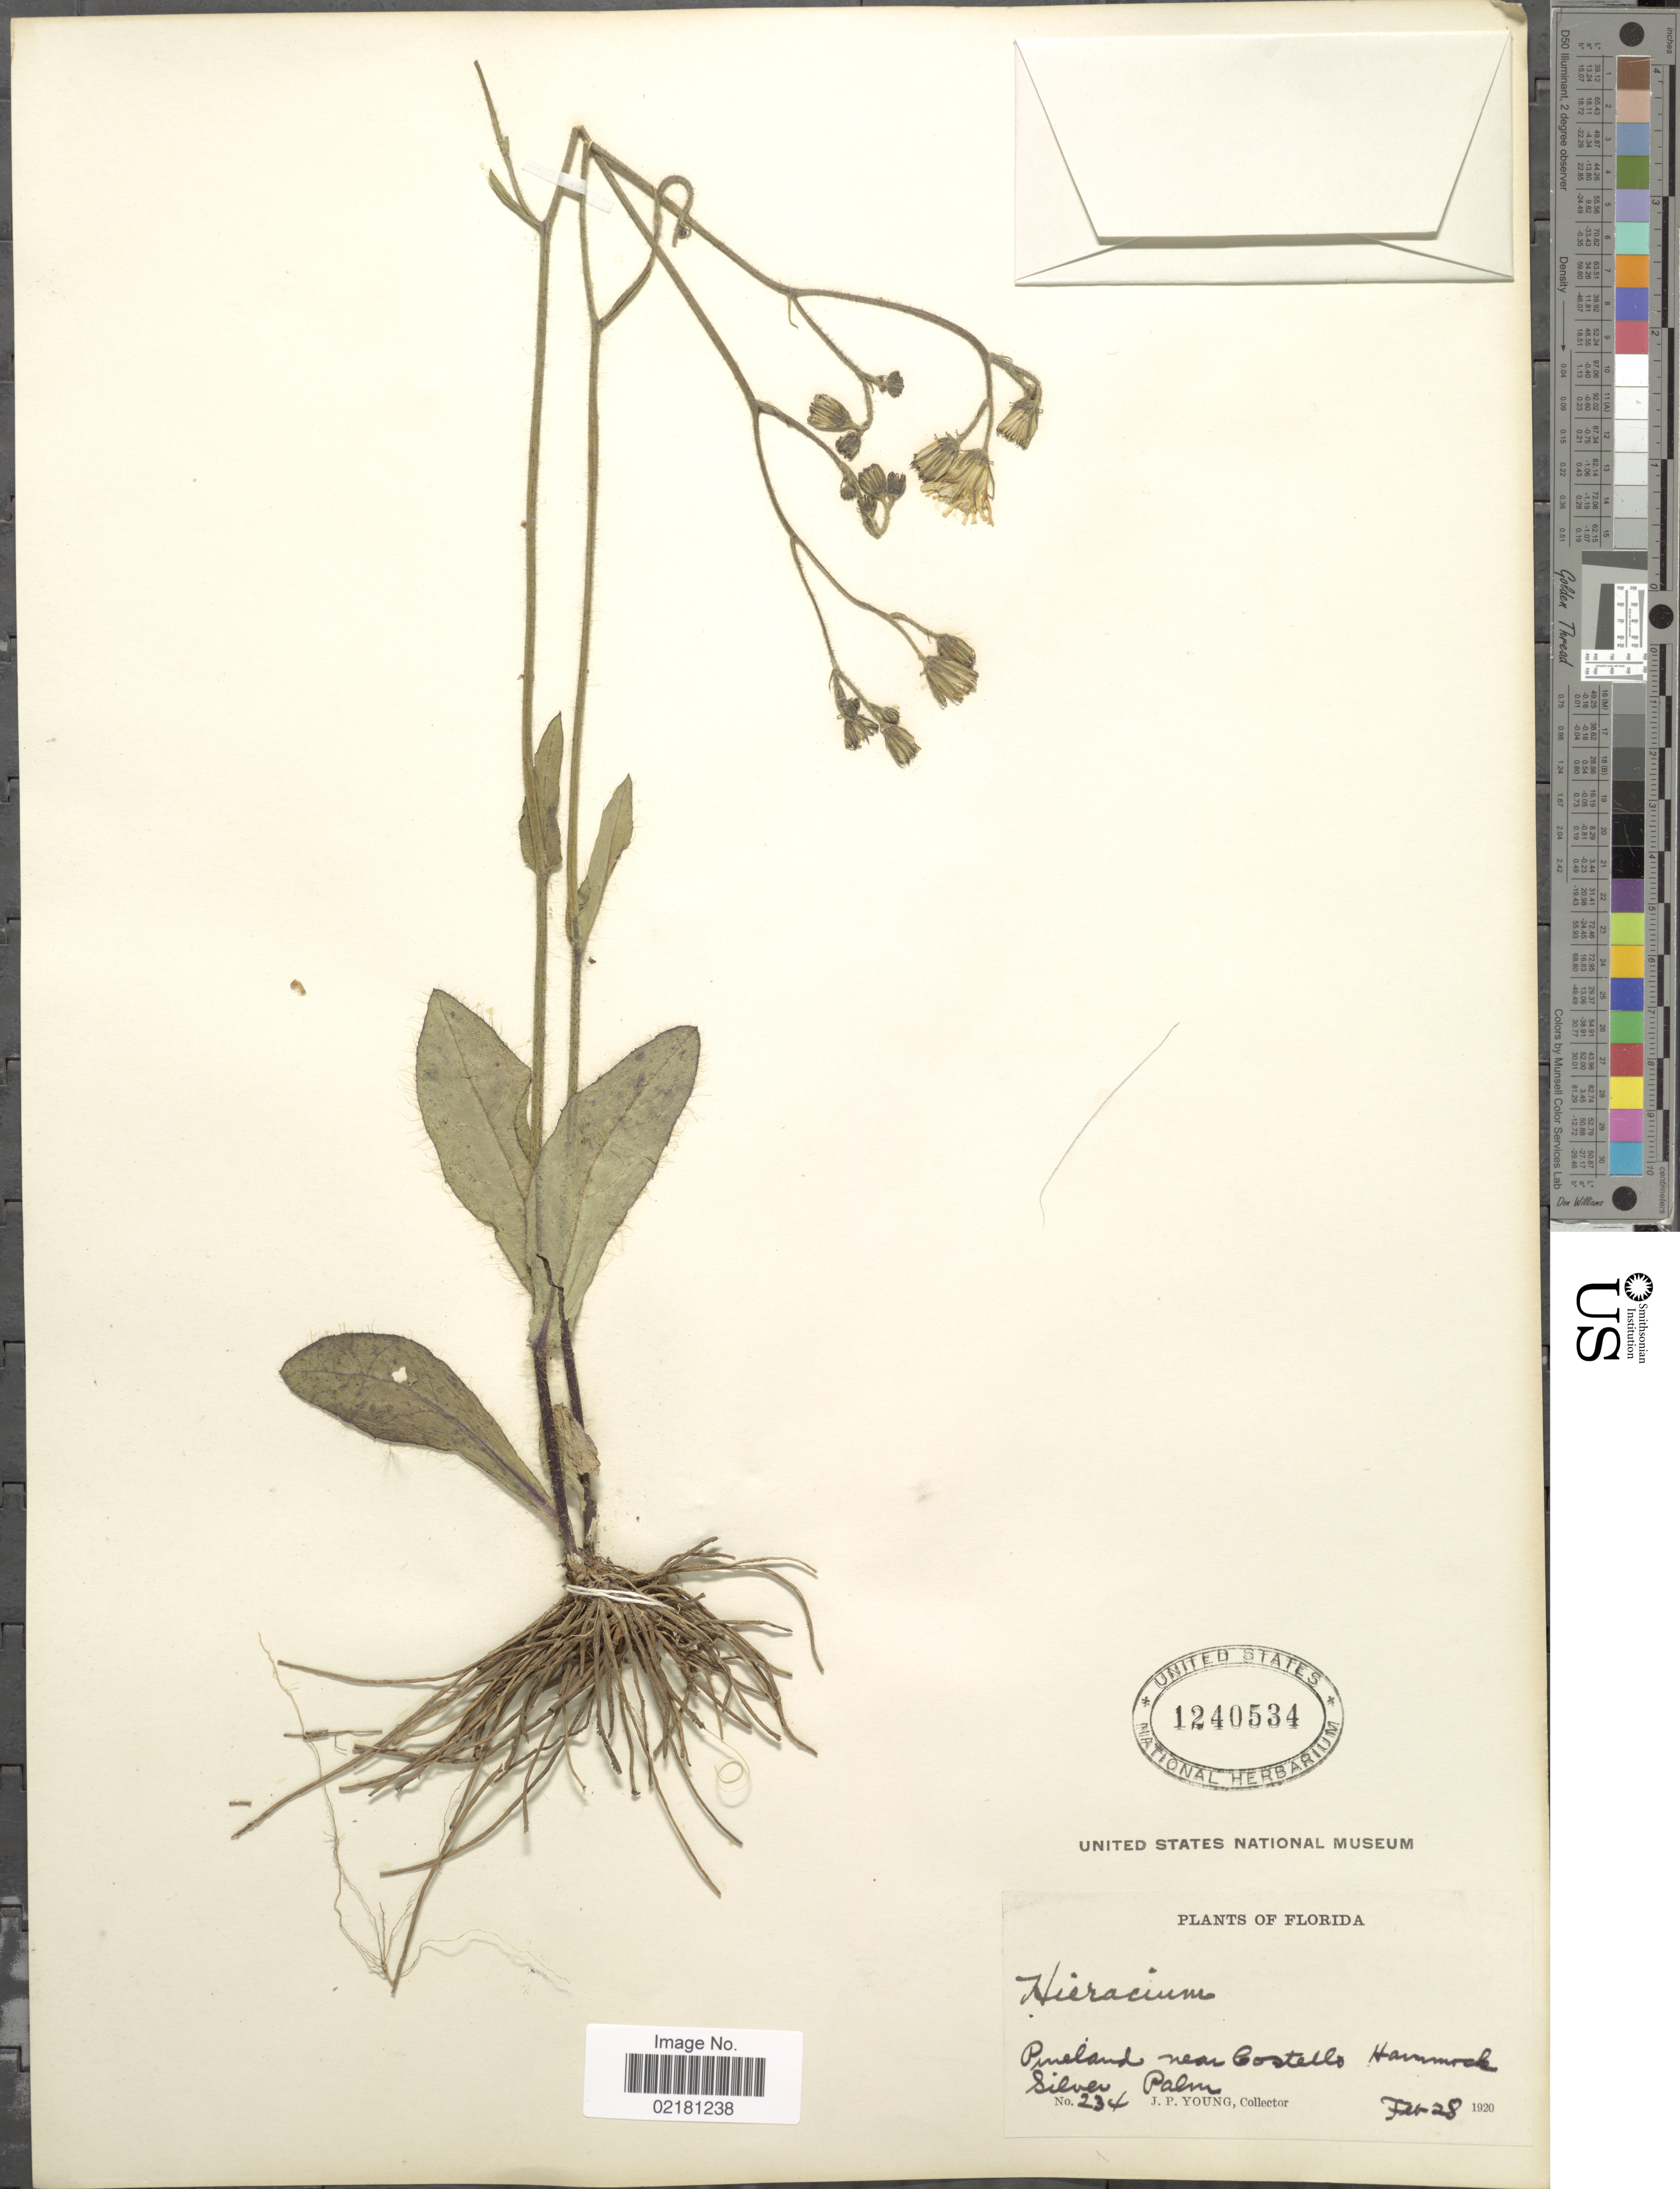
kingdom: Plantae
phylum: Tracheophyta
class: Magnoliopsida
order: Asterales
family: Asteraceae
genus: Hieracium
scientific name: Hieracium megacephalon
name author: Nash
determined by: Strong, Mark T., (BOT), Smithsonian Institution - National Museum of Natural History (UNITED STATES)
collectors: J. P. Young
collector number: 234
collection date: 1920-02-28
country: United States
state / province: Florida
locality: Pineland near Costello Hammock Silver Palm.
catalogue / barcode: US 1240534